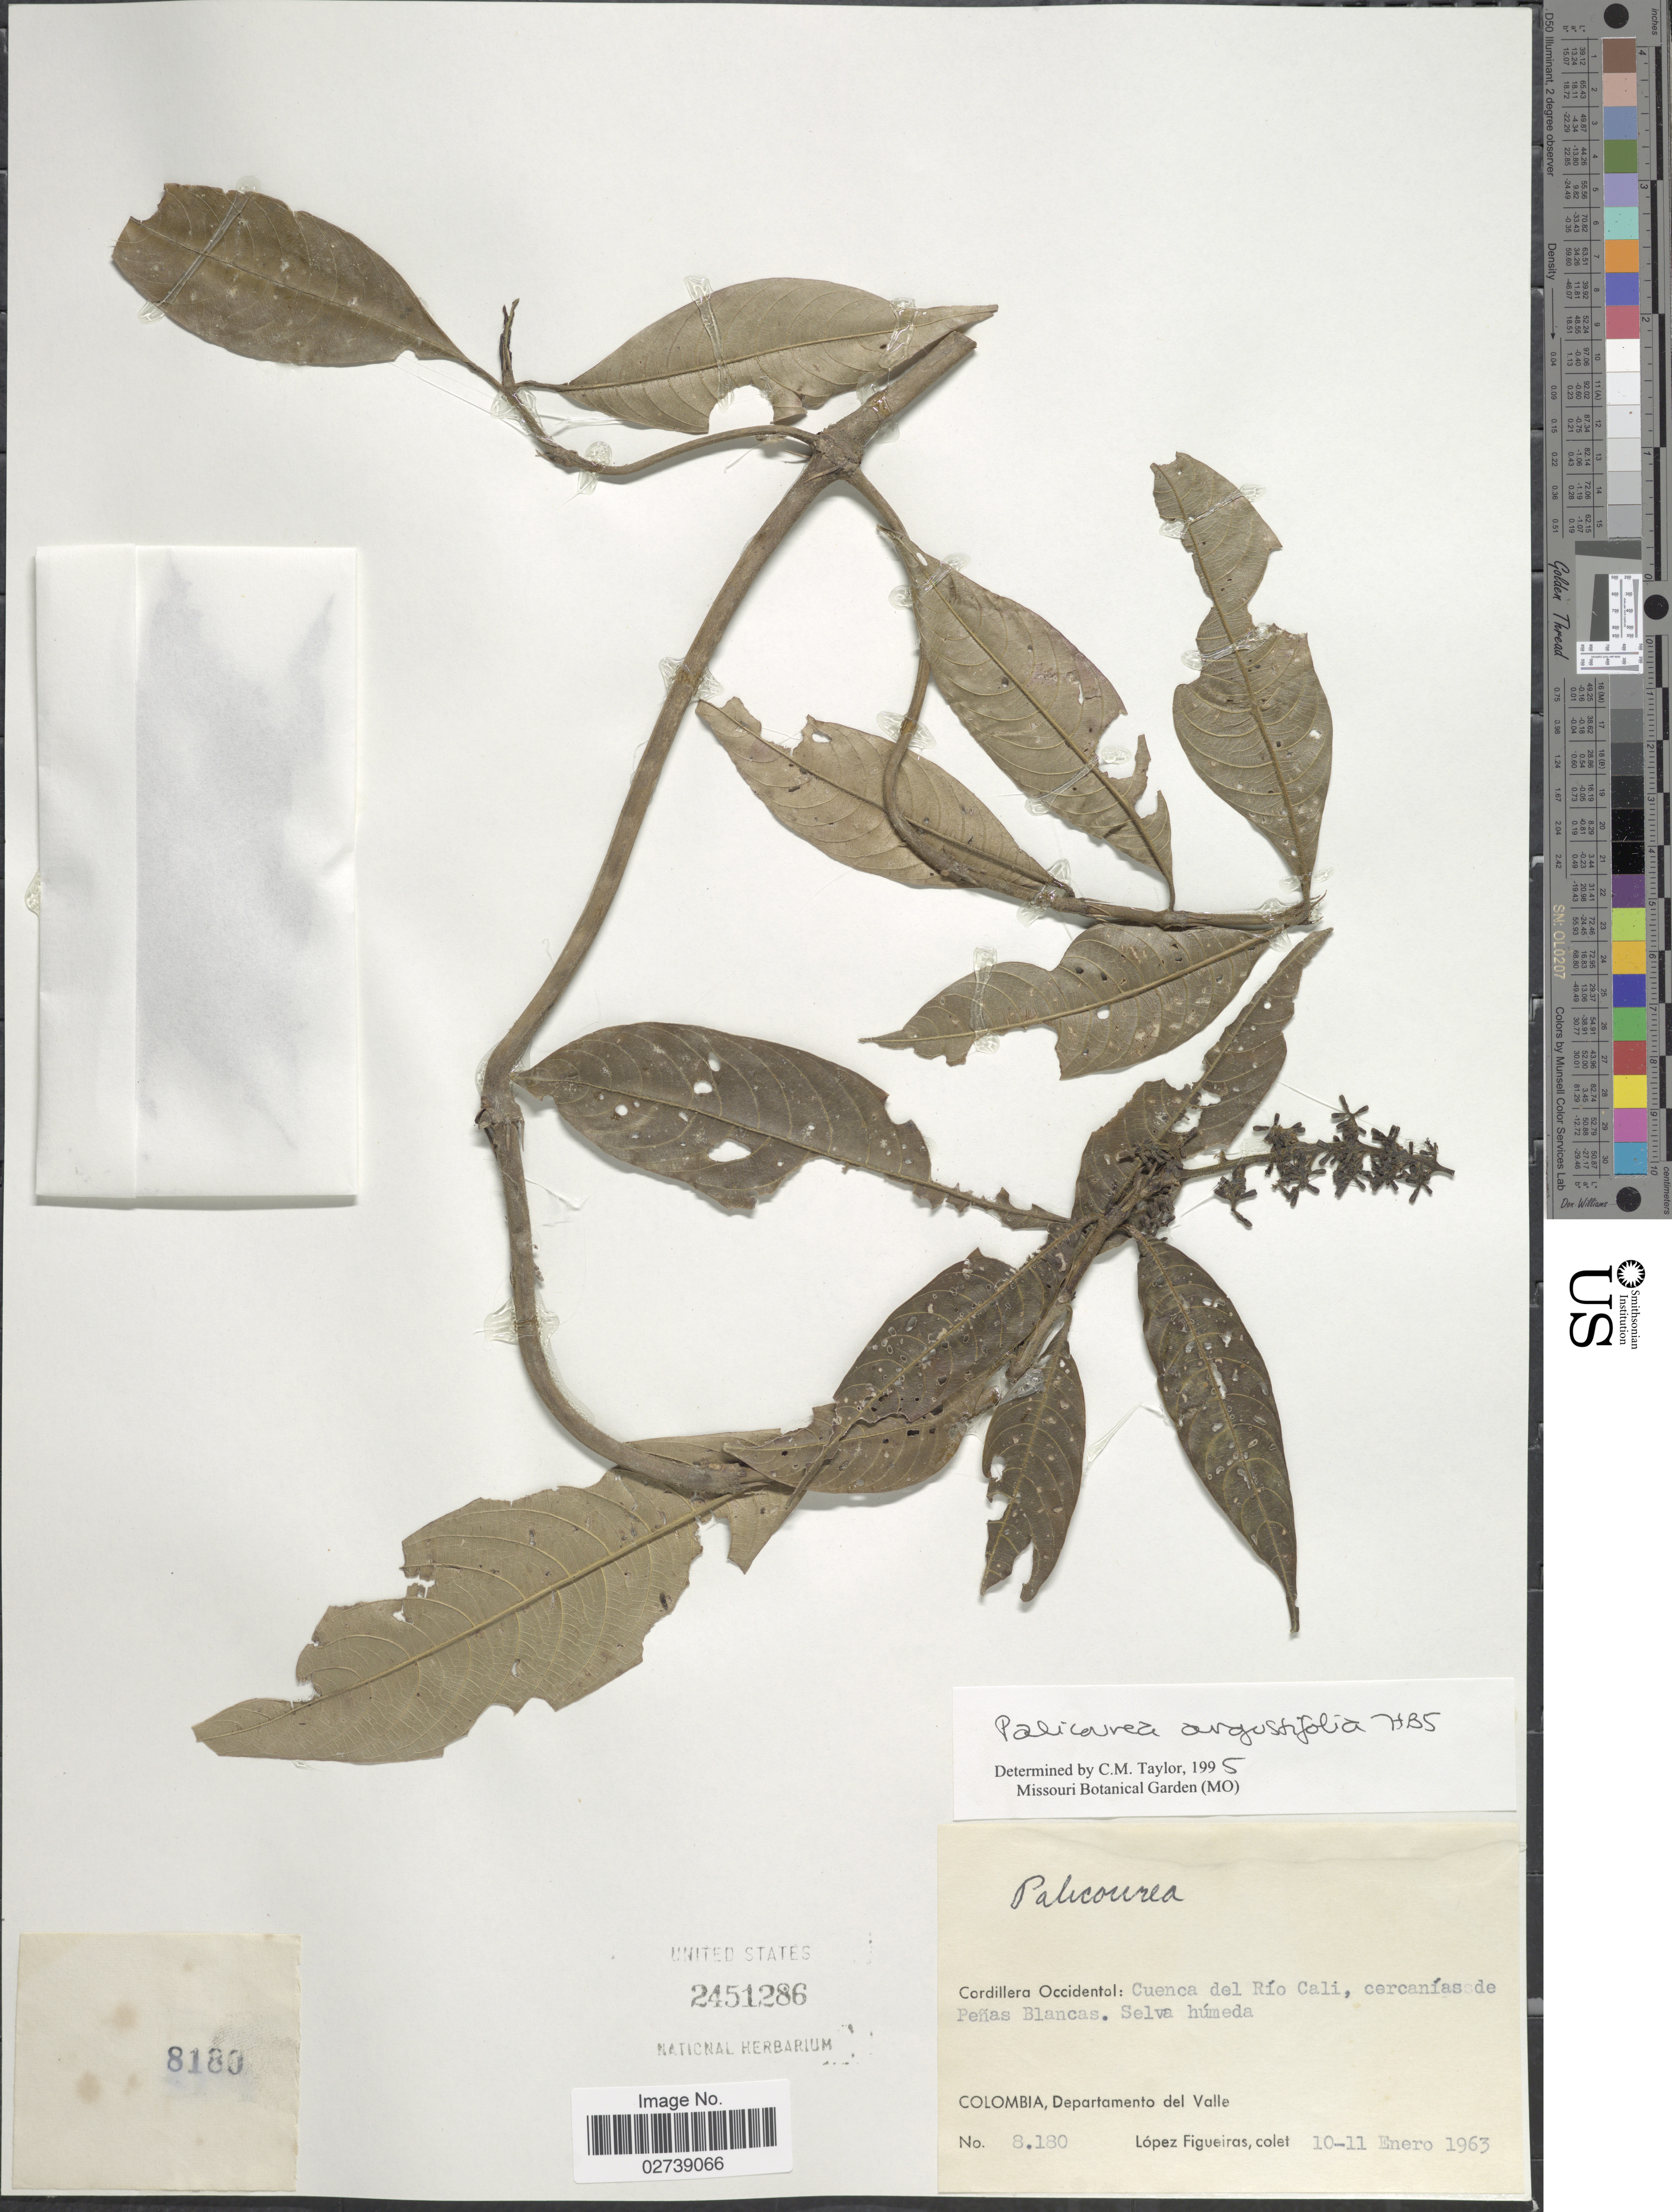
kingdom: Plantae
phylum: Tracheophyta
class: Magnoliopsida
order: Gentianales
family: Rubiaceae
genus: Palicourea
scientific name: Palicourea angustifolia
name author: Kunth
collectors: M. López Figueiras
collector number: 8180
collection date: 1963-01-10/1963-01-11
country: Colombia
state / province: Valle del Cauca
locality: Colombia, Departamento del Valle. Cordillera Occidental: Cuenca del Rio Cali, cercanias de Penas Blancas. Selva humeda.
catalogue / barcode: US 2451286